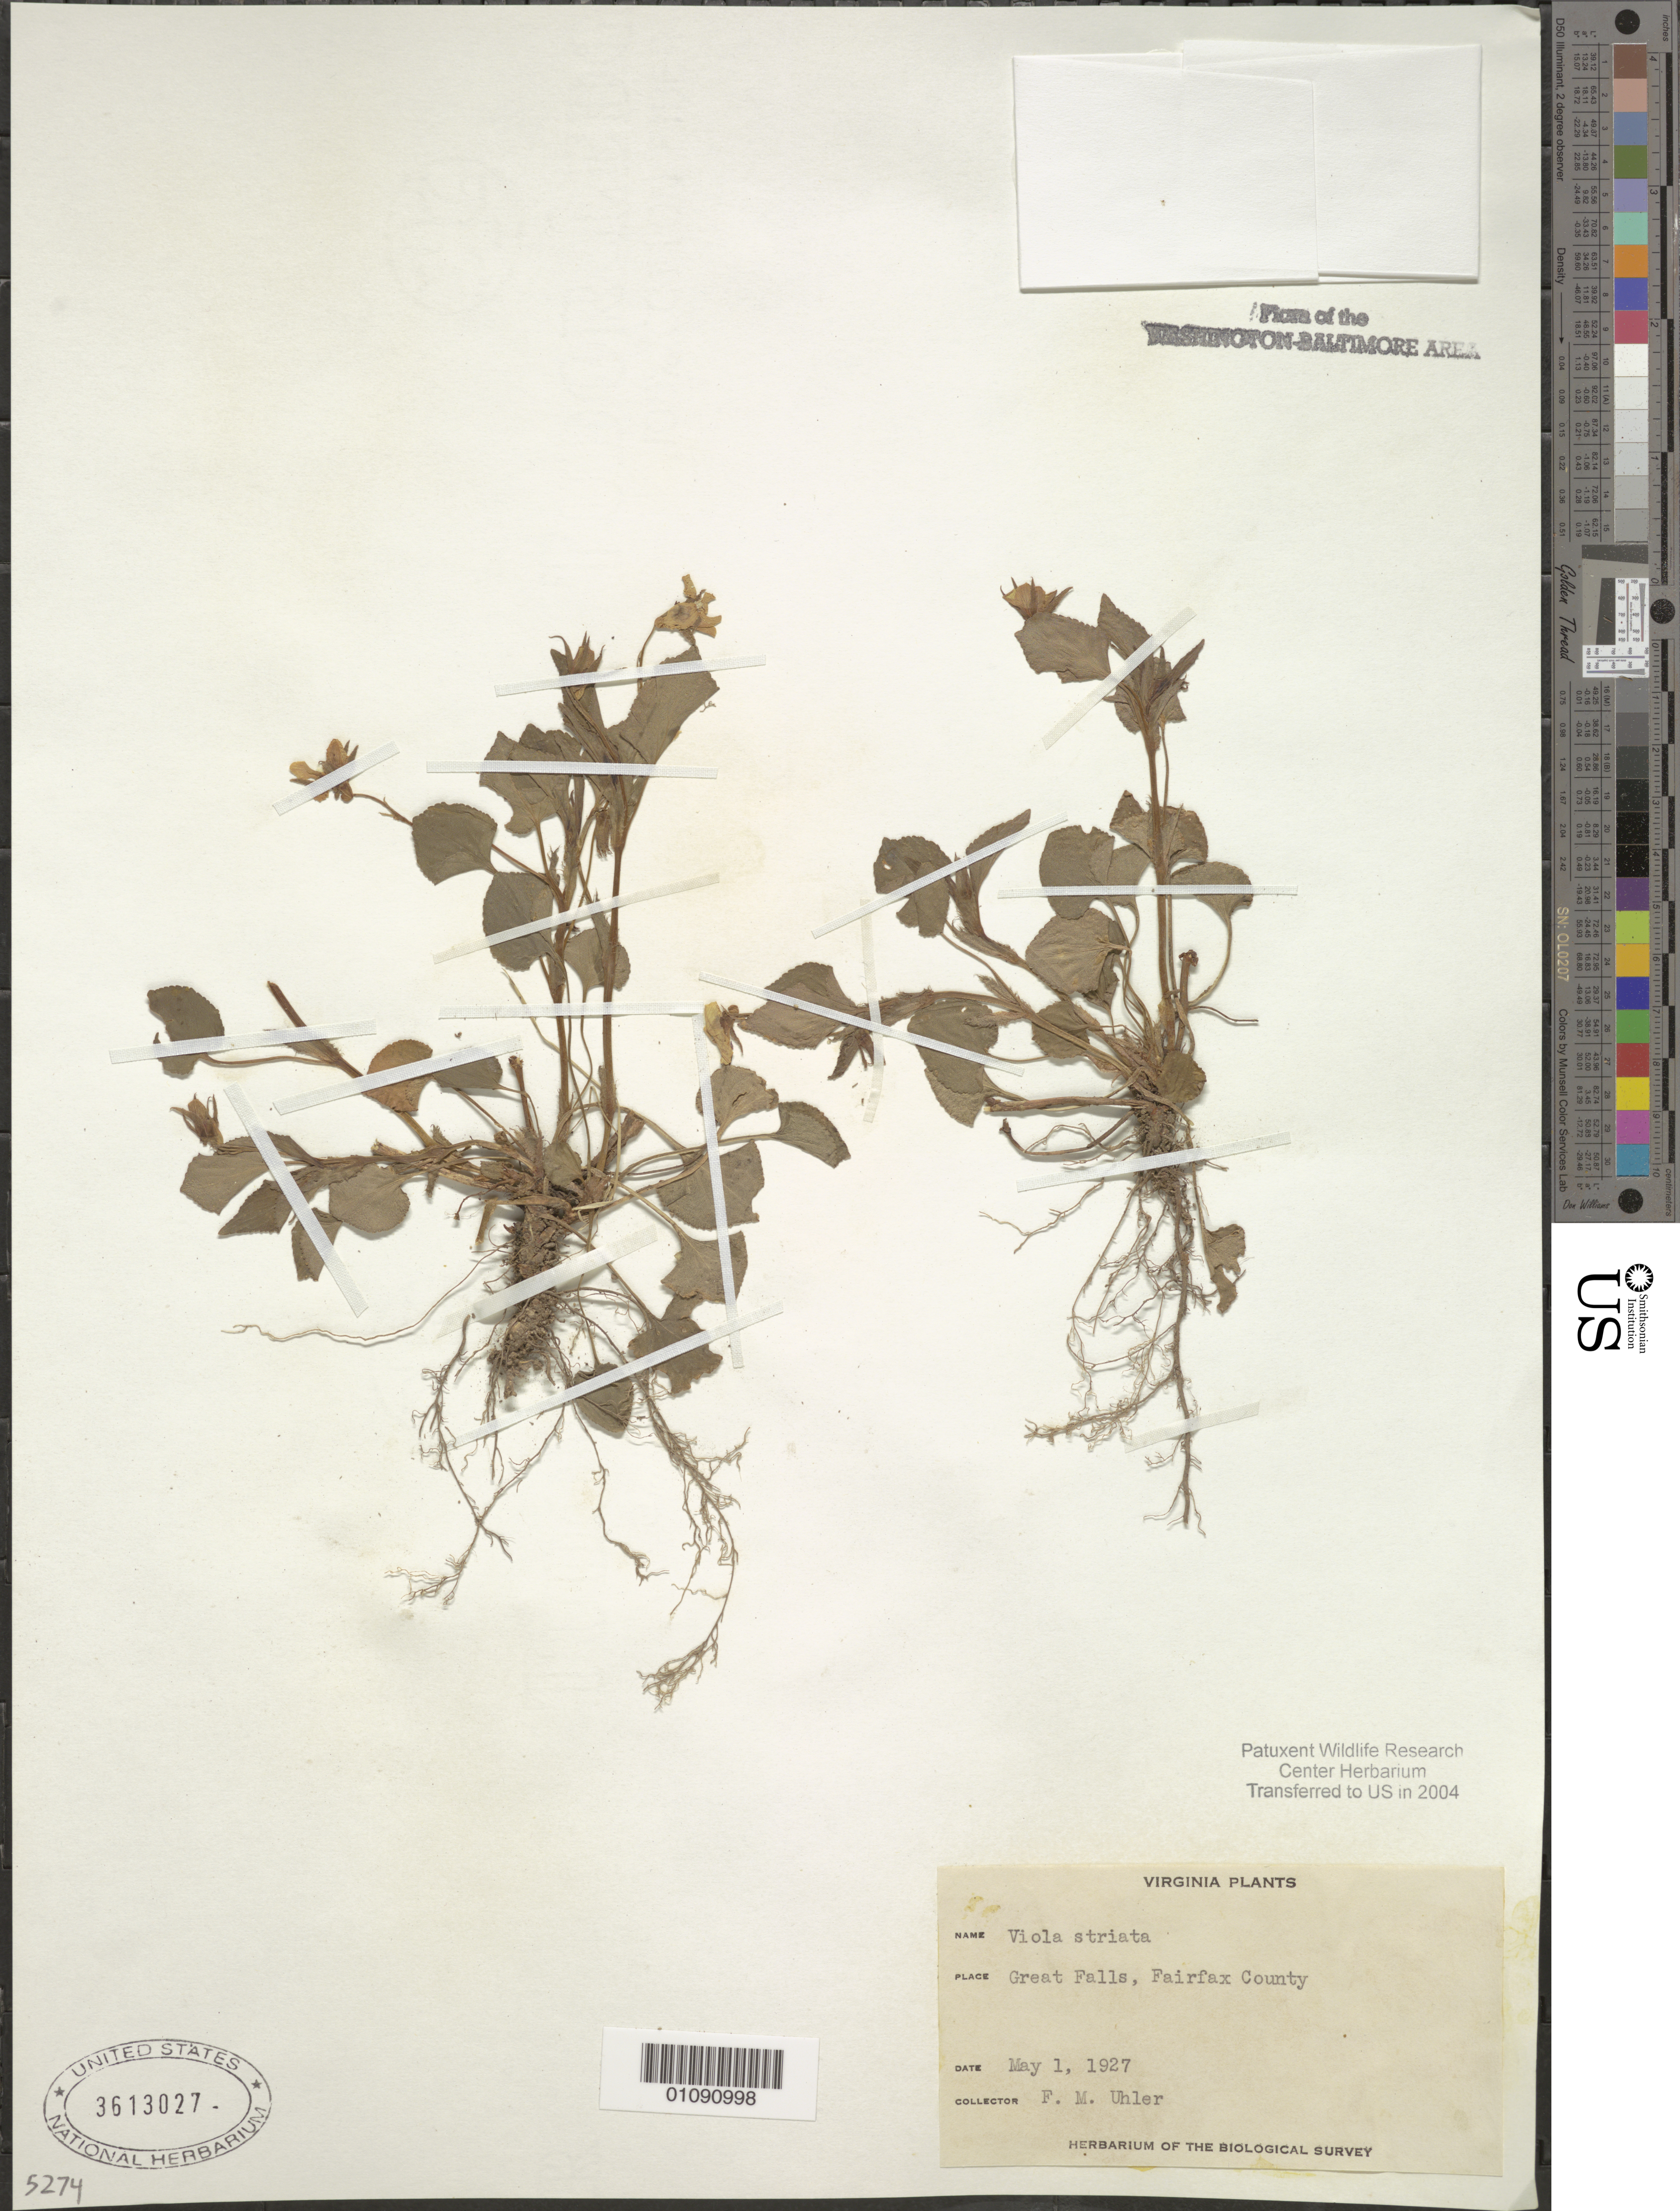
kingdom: Plantae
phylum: Tracheophyta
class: Magnoliopsida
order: Malpighiales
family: Violaceae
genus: Viola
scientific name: Viola striata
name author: Aiton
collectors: F. M. Uhler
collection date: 1927-05-01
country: United States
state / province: Virginia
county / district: Fairfax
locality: Great Falls.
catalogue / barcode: US 3613027